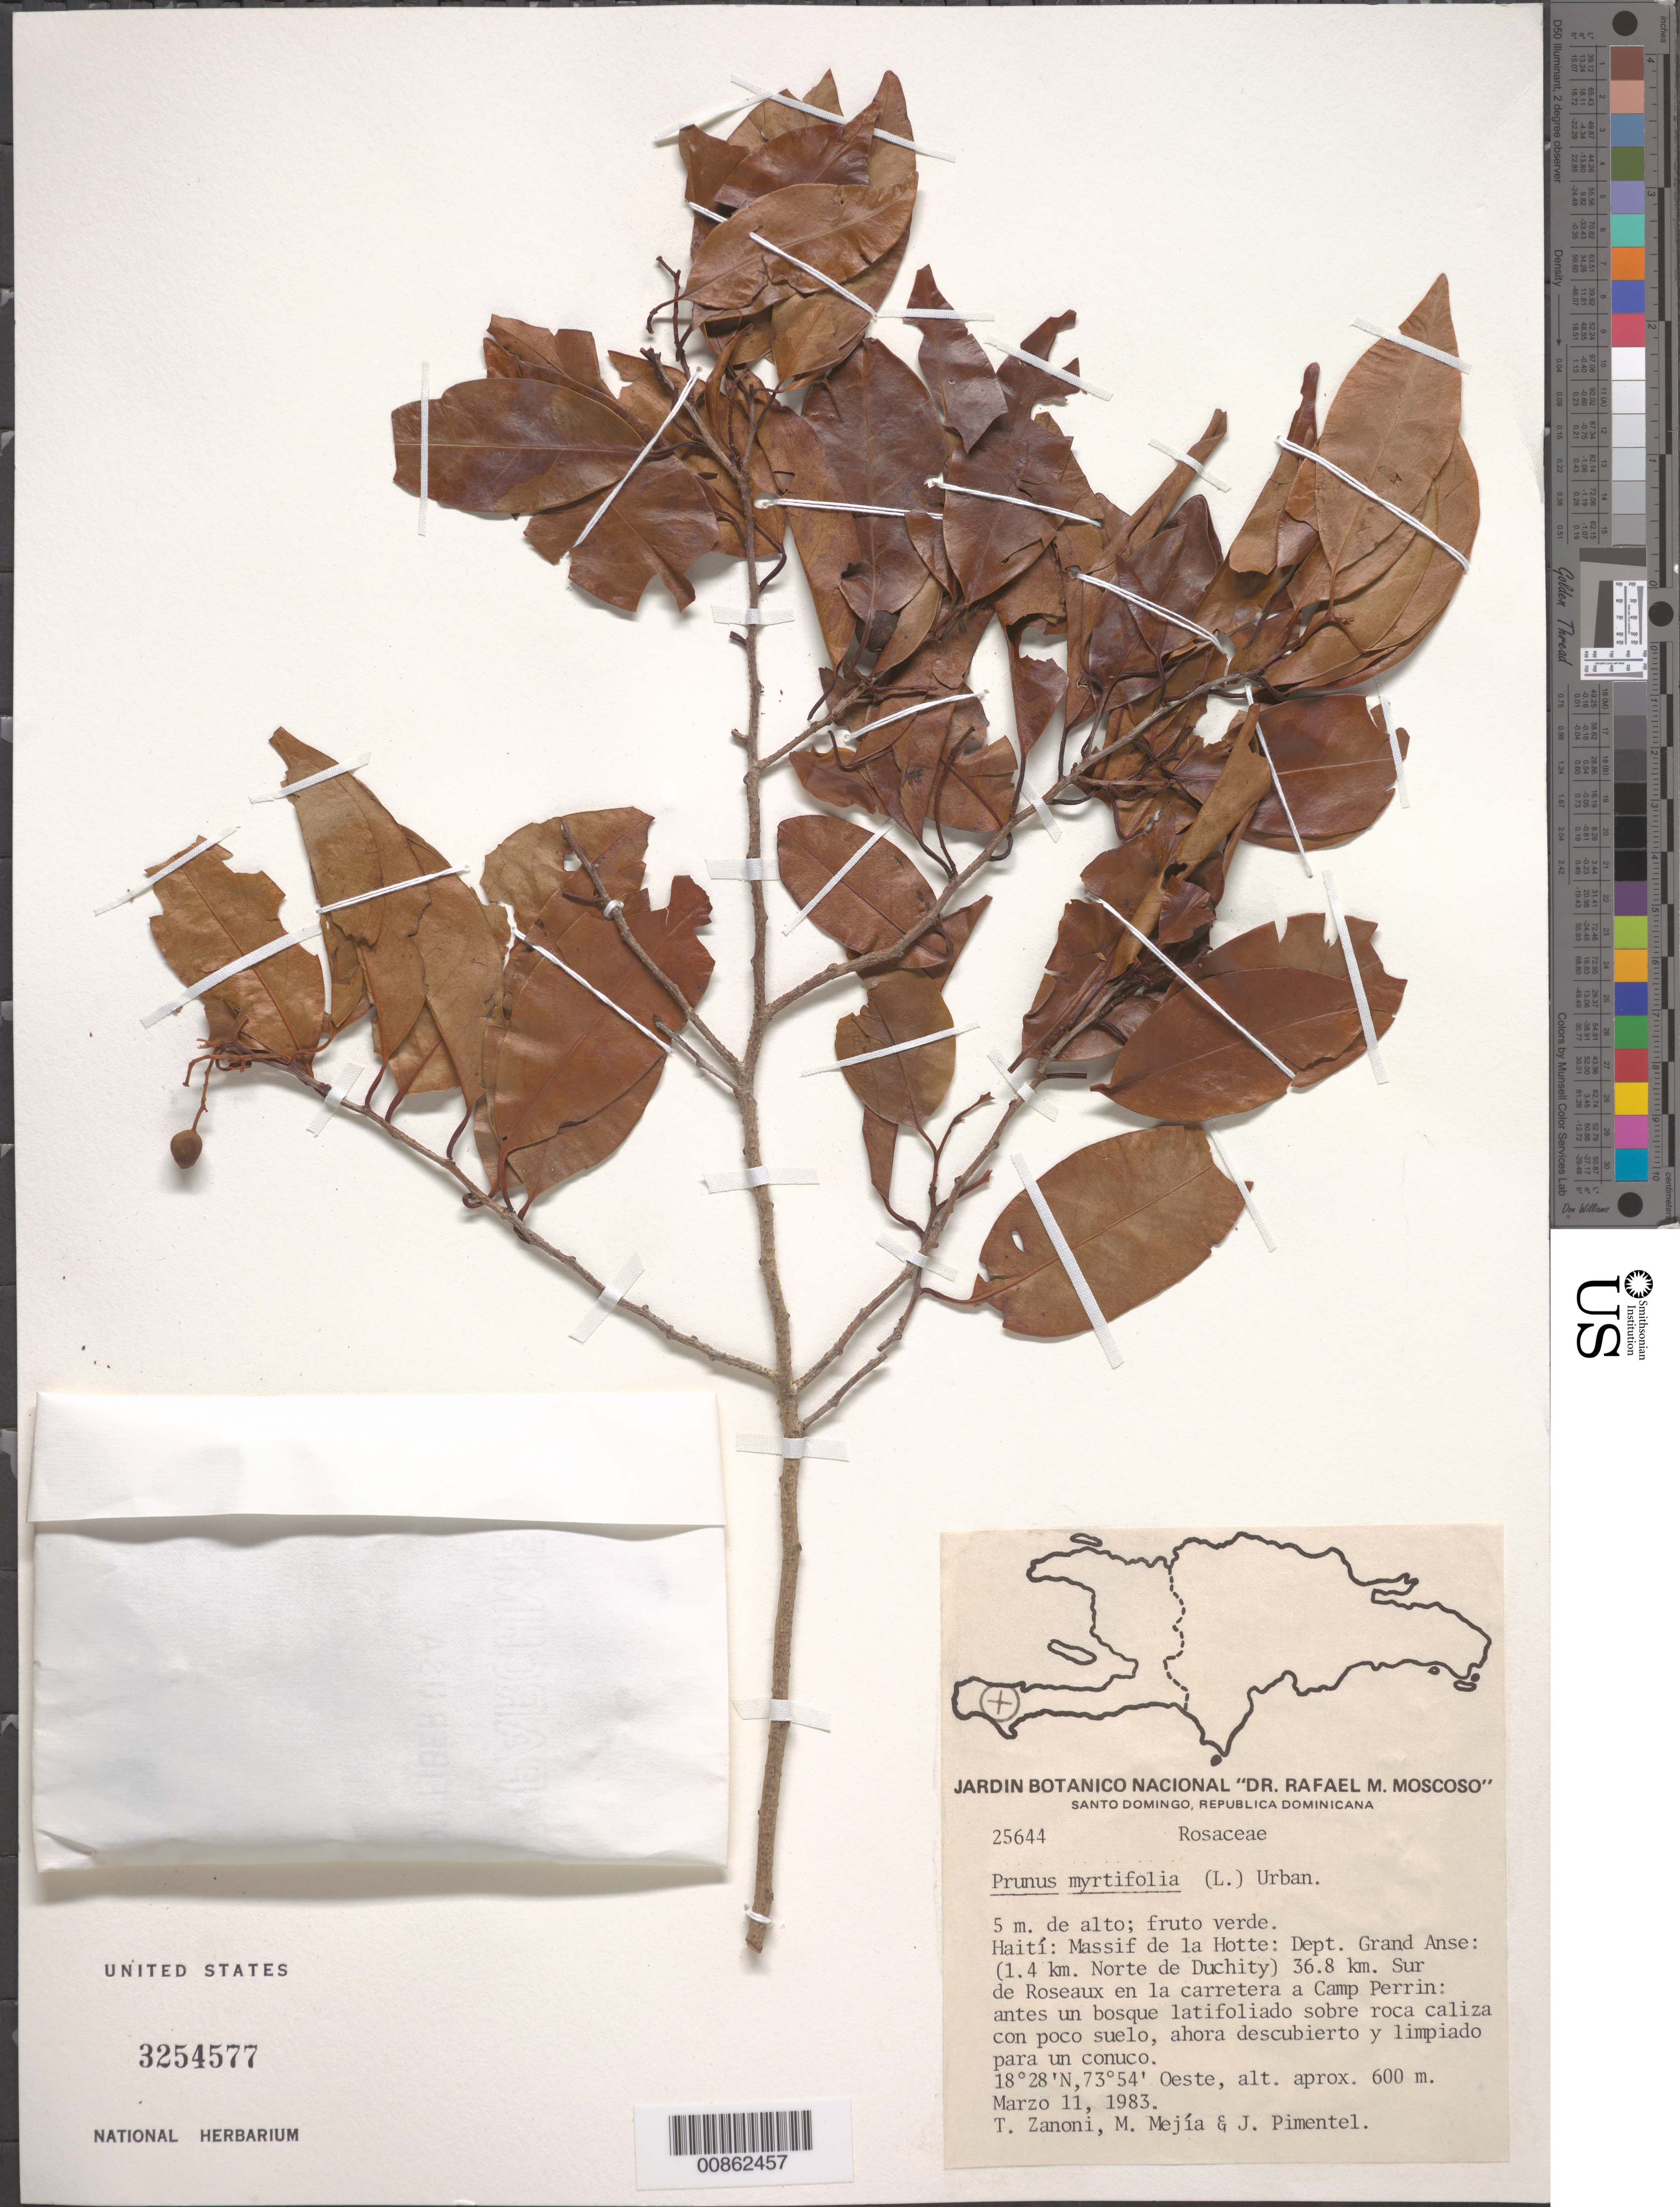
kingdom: Plantae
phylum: Tracheophyta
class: Magnoliopsida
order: Rosales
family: Rosaceae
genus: Prunus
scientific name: Prunus myrtifolia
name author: (L.) Urb.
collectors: T. A. Zanoni, M. Mejia & J. Pimentel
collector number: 25644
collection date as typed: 11 Mar 1983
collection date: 1983-03-11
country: Haiti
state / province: Grand'Anse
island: Hispaniola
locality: Massif de La Hotte: Dept. Grand'Anse (1.4 km. Norte de Duchity) 36.8 km Sur de Roseaux en la carretera a Camp Perrin.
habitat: Antes un bosque latifoliado sobre roca caliza con un poco de suelo, ahora descubierto y limpiado para un conuco.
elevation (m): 600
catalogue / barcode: US 3254577